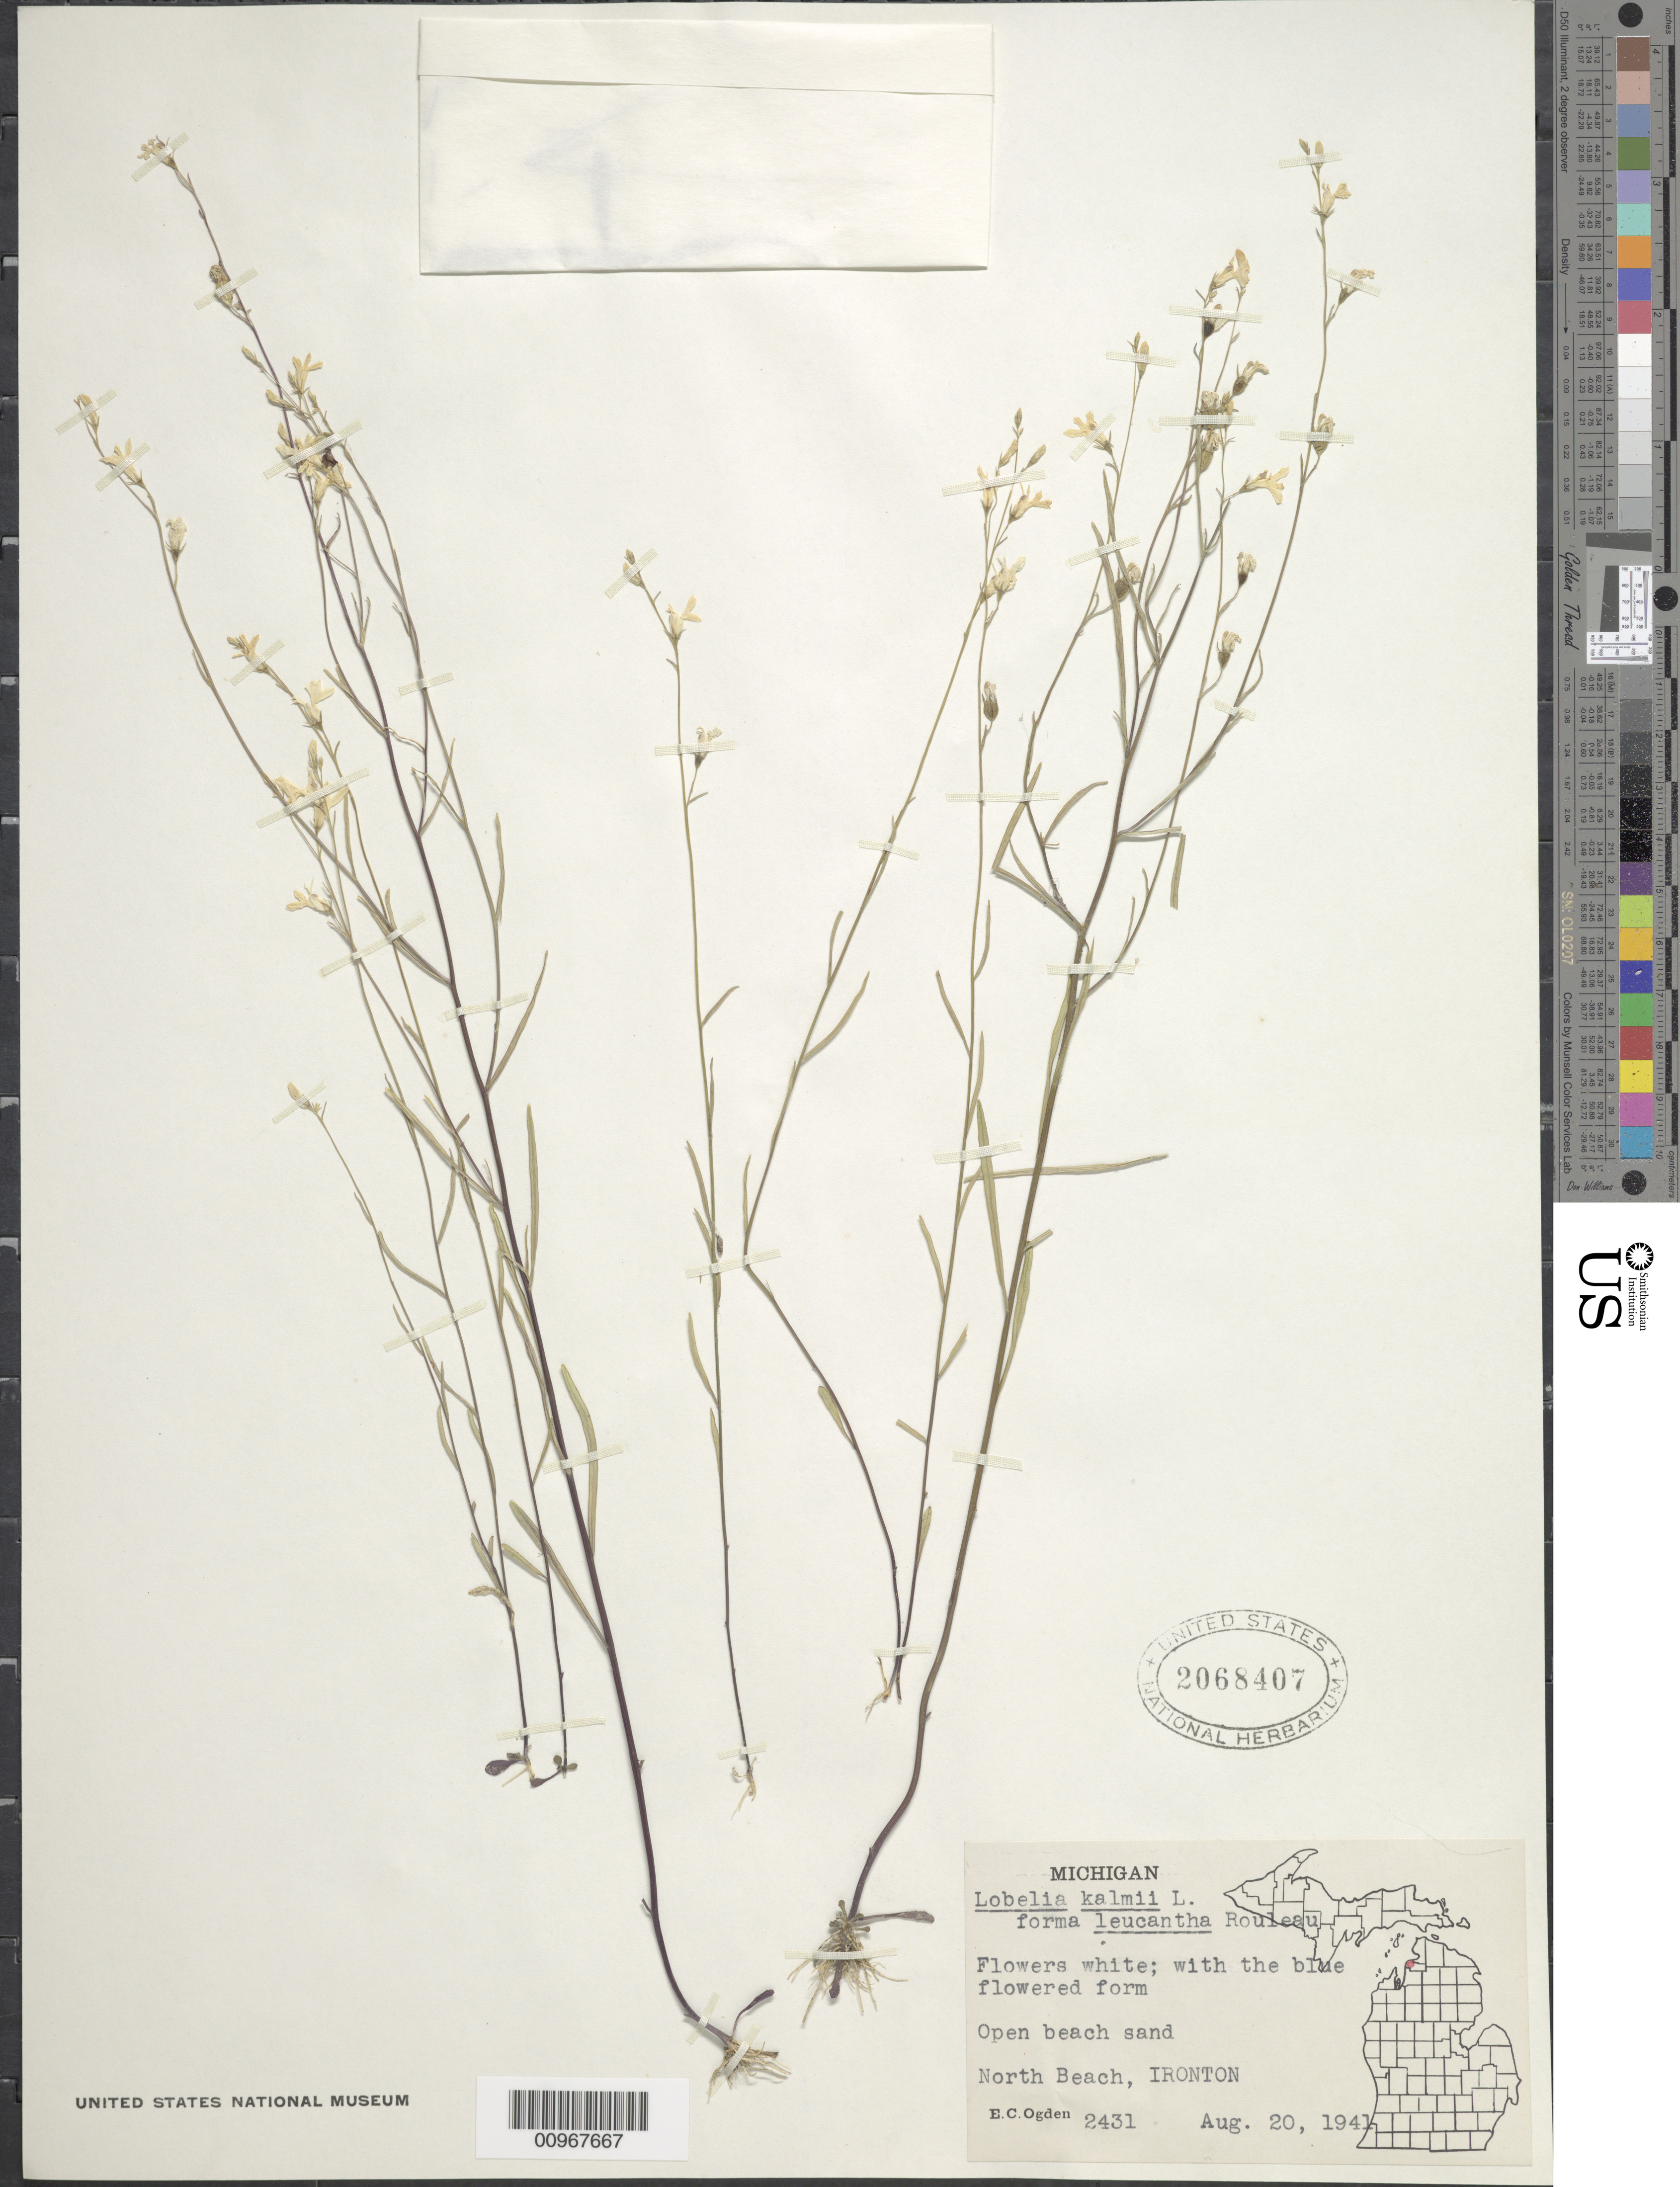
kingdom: Plantae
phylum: Tracheophyta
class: Magnoliopsida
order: Asterales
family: Campanulaceae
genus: Lobelia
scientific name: Lobelia kalmii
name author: L.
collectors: M. L. Fernald, B. H. Long & J. Fogg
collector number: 2040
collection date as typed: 19 Aug 1929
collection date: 1929-08-19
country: Canada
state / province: Newfoundland and Labrador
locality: Main arm, E arm of charts, Bonne Bay, talus of limestone cliff opposite Lomond.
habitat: talus of limestone cliff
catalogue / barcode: US 2050566